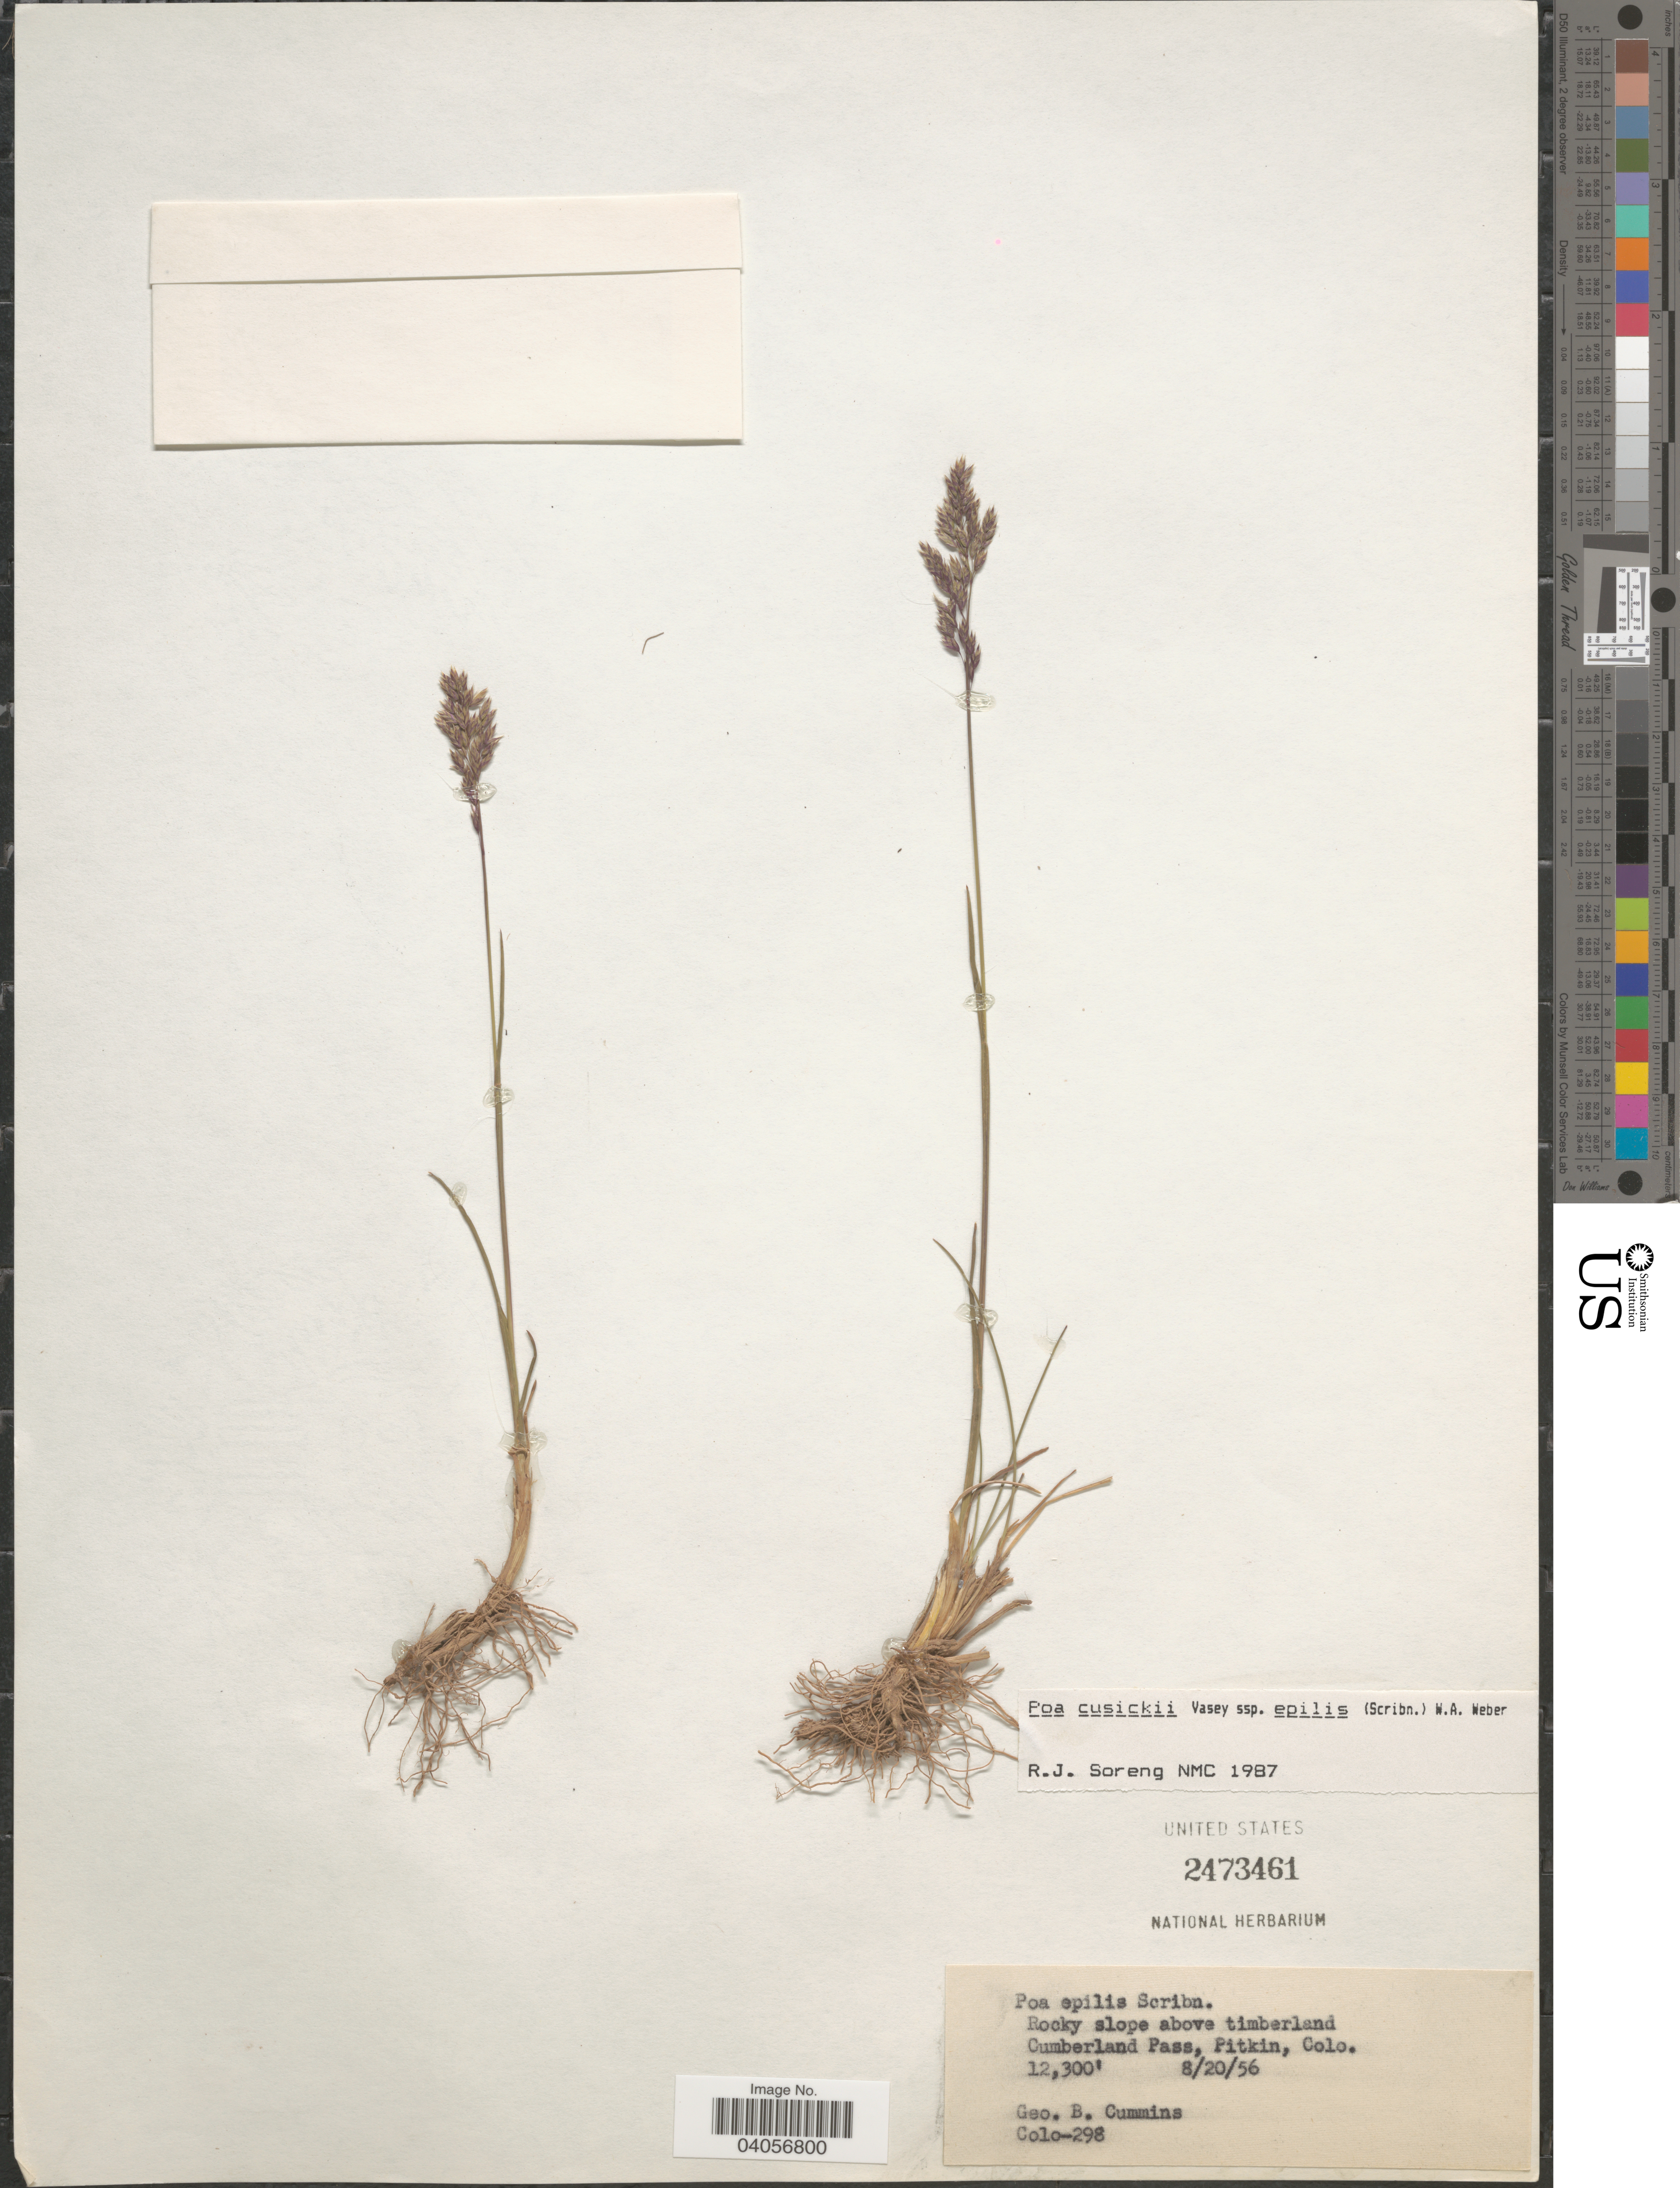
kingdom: Plantae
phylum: Tracheophyta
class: Liliopsida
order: Poales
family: Poaceae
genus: Poa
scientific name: Poa cusickii subsp. epilis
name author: (Scribn.) W.A. Weber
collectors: G. Cummins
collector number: Colo-298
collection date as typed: Transcribed d/m/y: 20/8/56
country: United States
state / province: Colorado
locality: Rocky slope above timberland Cumberland Pass, Pitkin.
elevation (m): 3749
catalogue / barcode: US 2473461